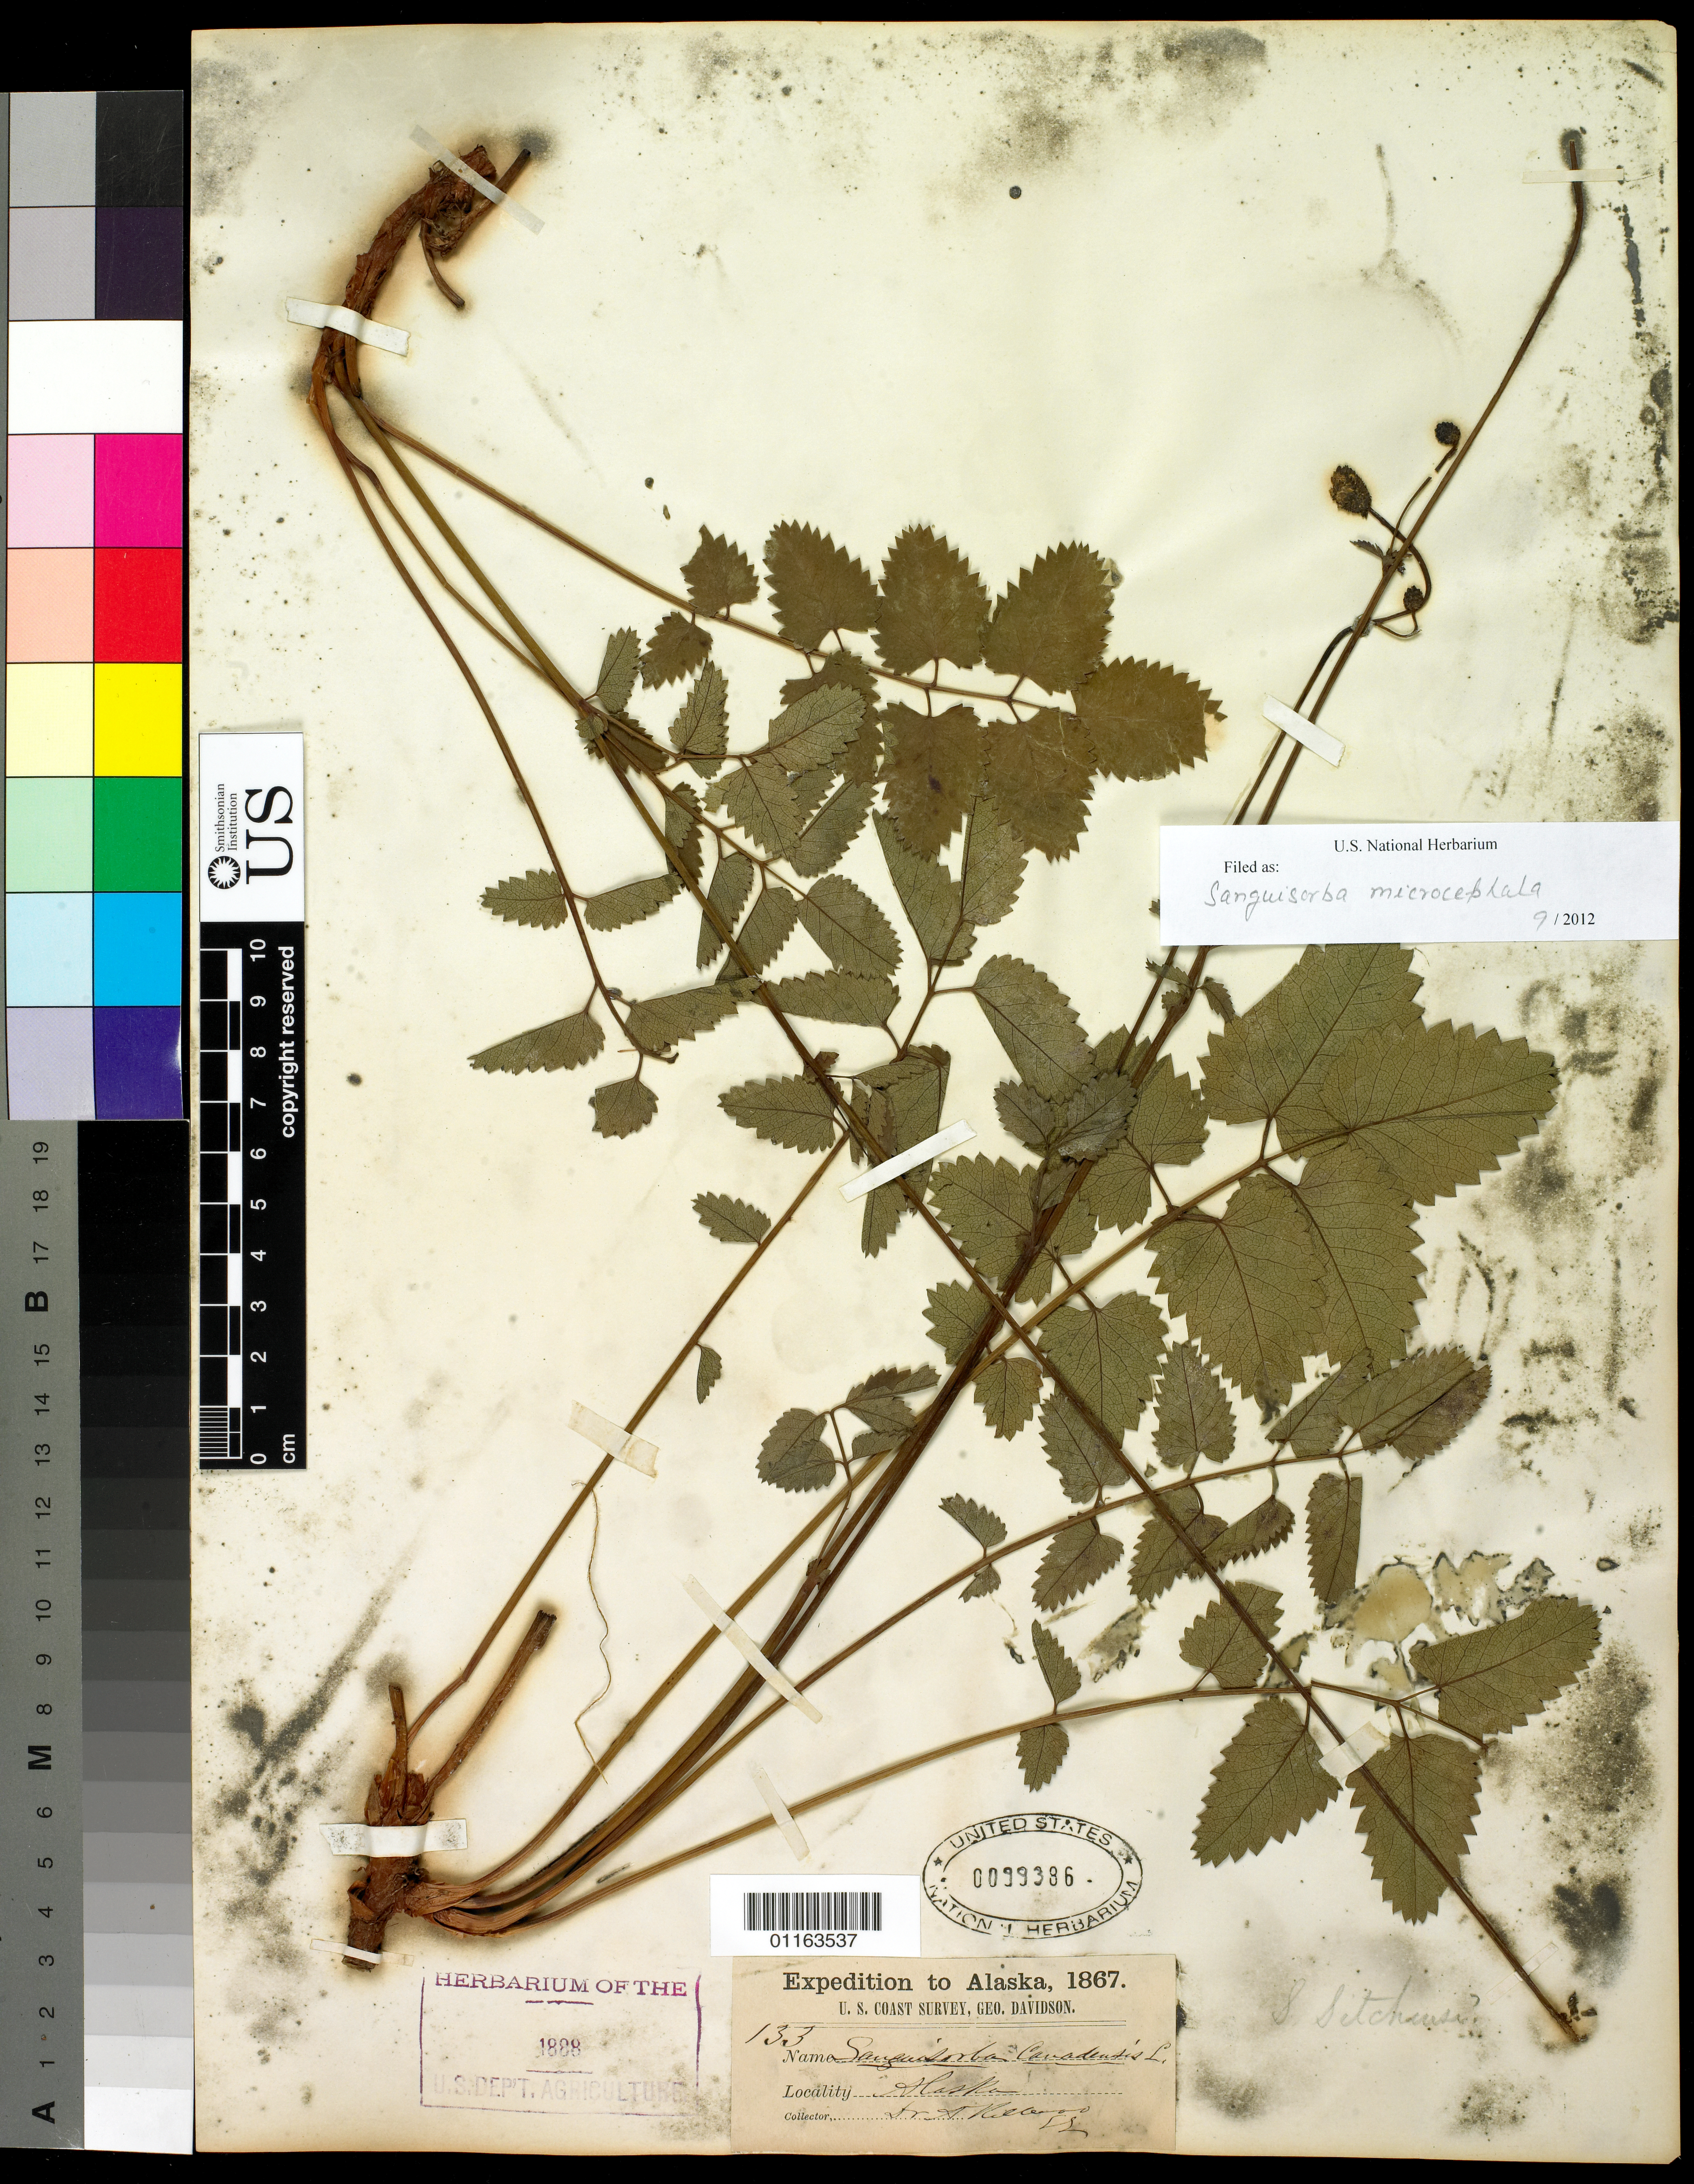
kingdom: Plantae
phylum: Tracheophyta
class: Magnoliopsida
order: Rosales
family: Rosaceae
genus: Sanguisorba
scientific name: Sanguisorba microcephala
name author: C. Presl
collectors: A. Kellogg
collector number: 133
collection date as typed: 1867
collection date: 1867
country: United States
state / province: Alaska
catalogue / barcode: US 99386